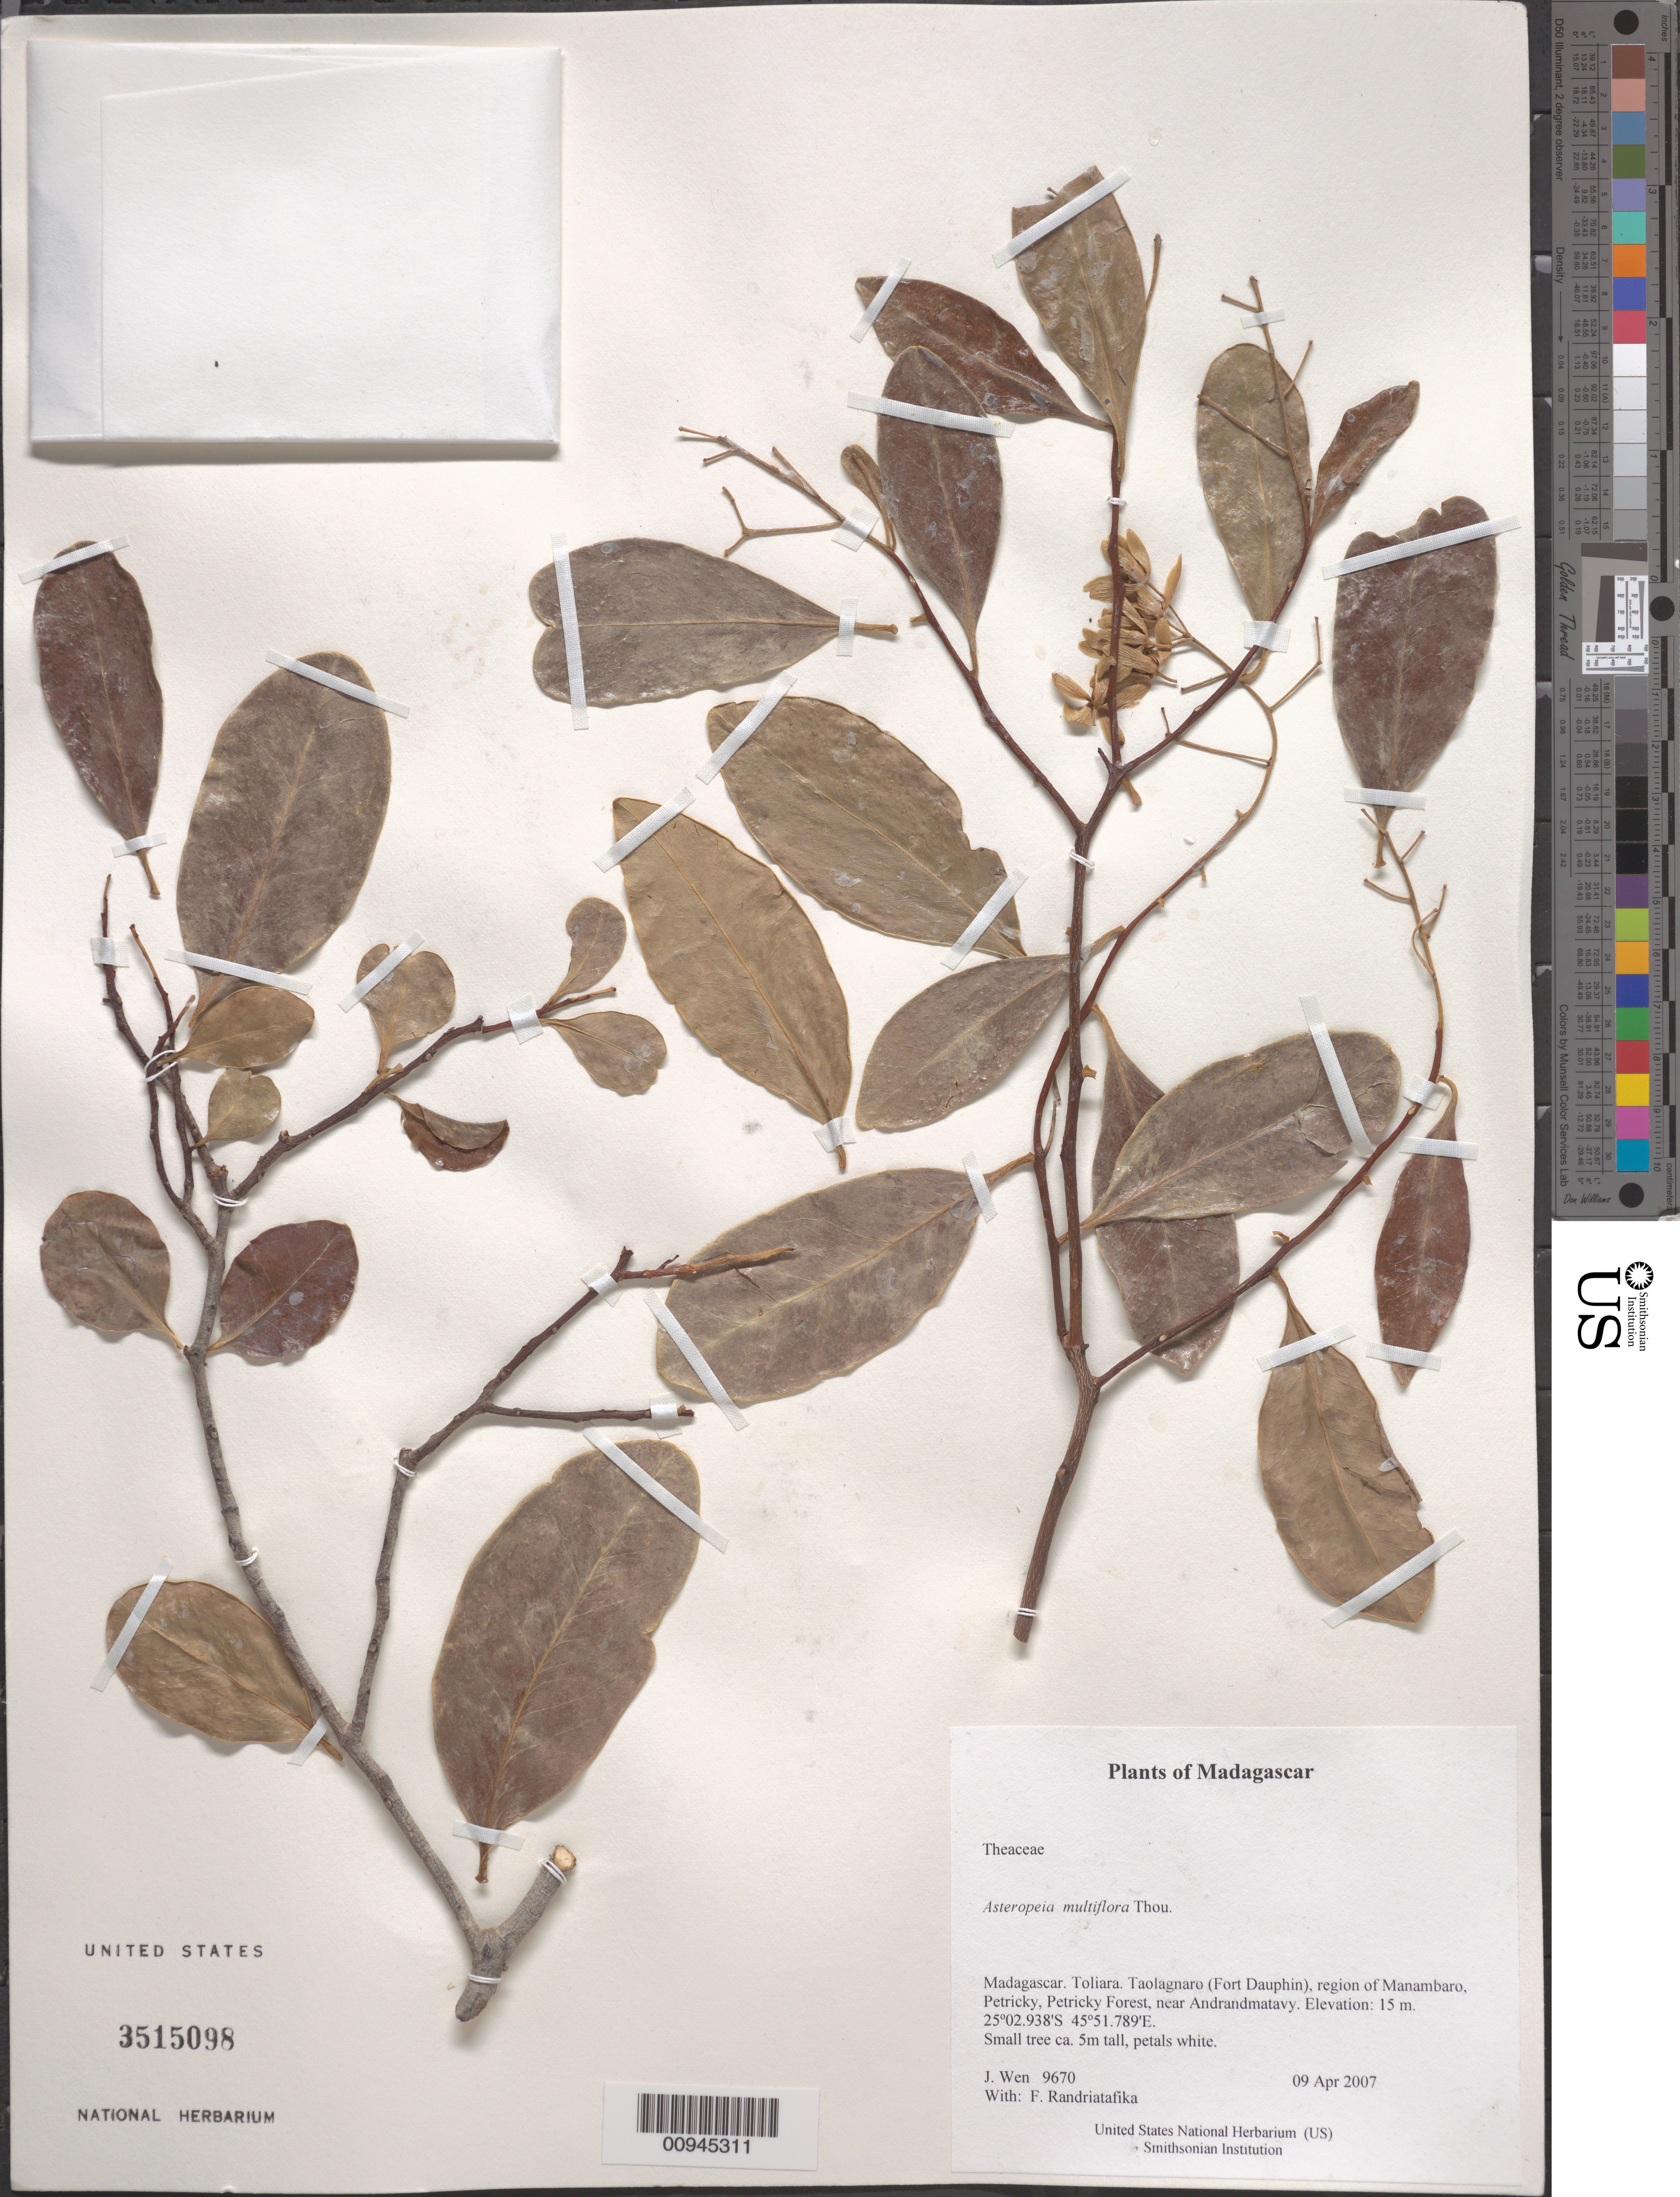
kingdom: Plantae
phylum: Tracheophyta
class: Magnoliopsida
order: Caryophyllales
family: Asteropeiaceae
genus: Asteropeia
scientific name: Asteropeia multiflora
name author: Thouars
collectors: J. Wen & F. Randriatafika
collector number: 9670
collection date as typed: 09 Apr 2007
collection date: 2007-04-09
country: Madagascar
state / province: Anosy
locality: Taolagnaro (Fort Dauphin), region of Manambaro, Petricky, Petricky Forest, near Andrandmatavy.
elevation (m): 15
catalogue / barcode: US 3515098